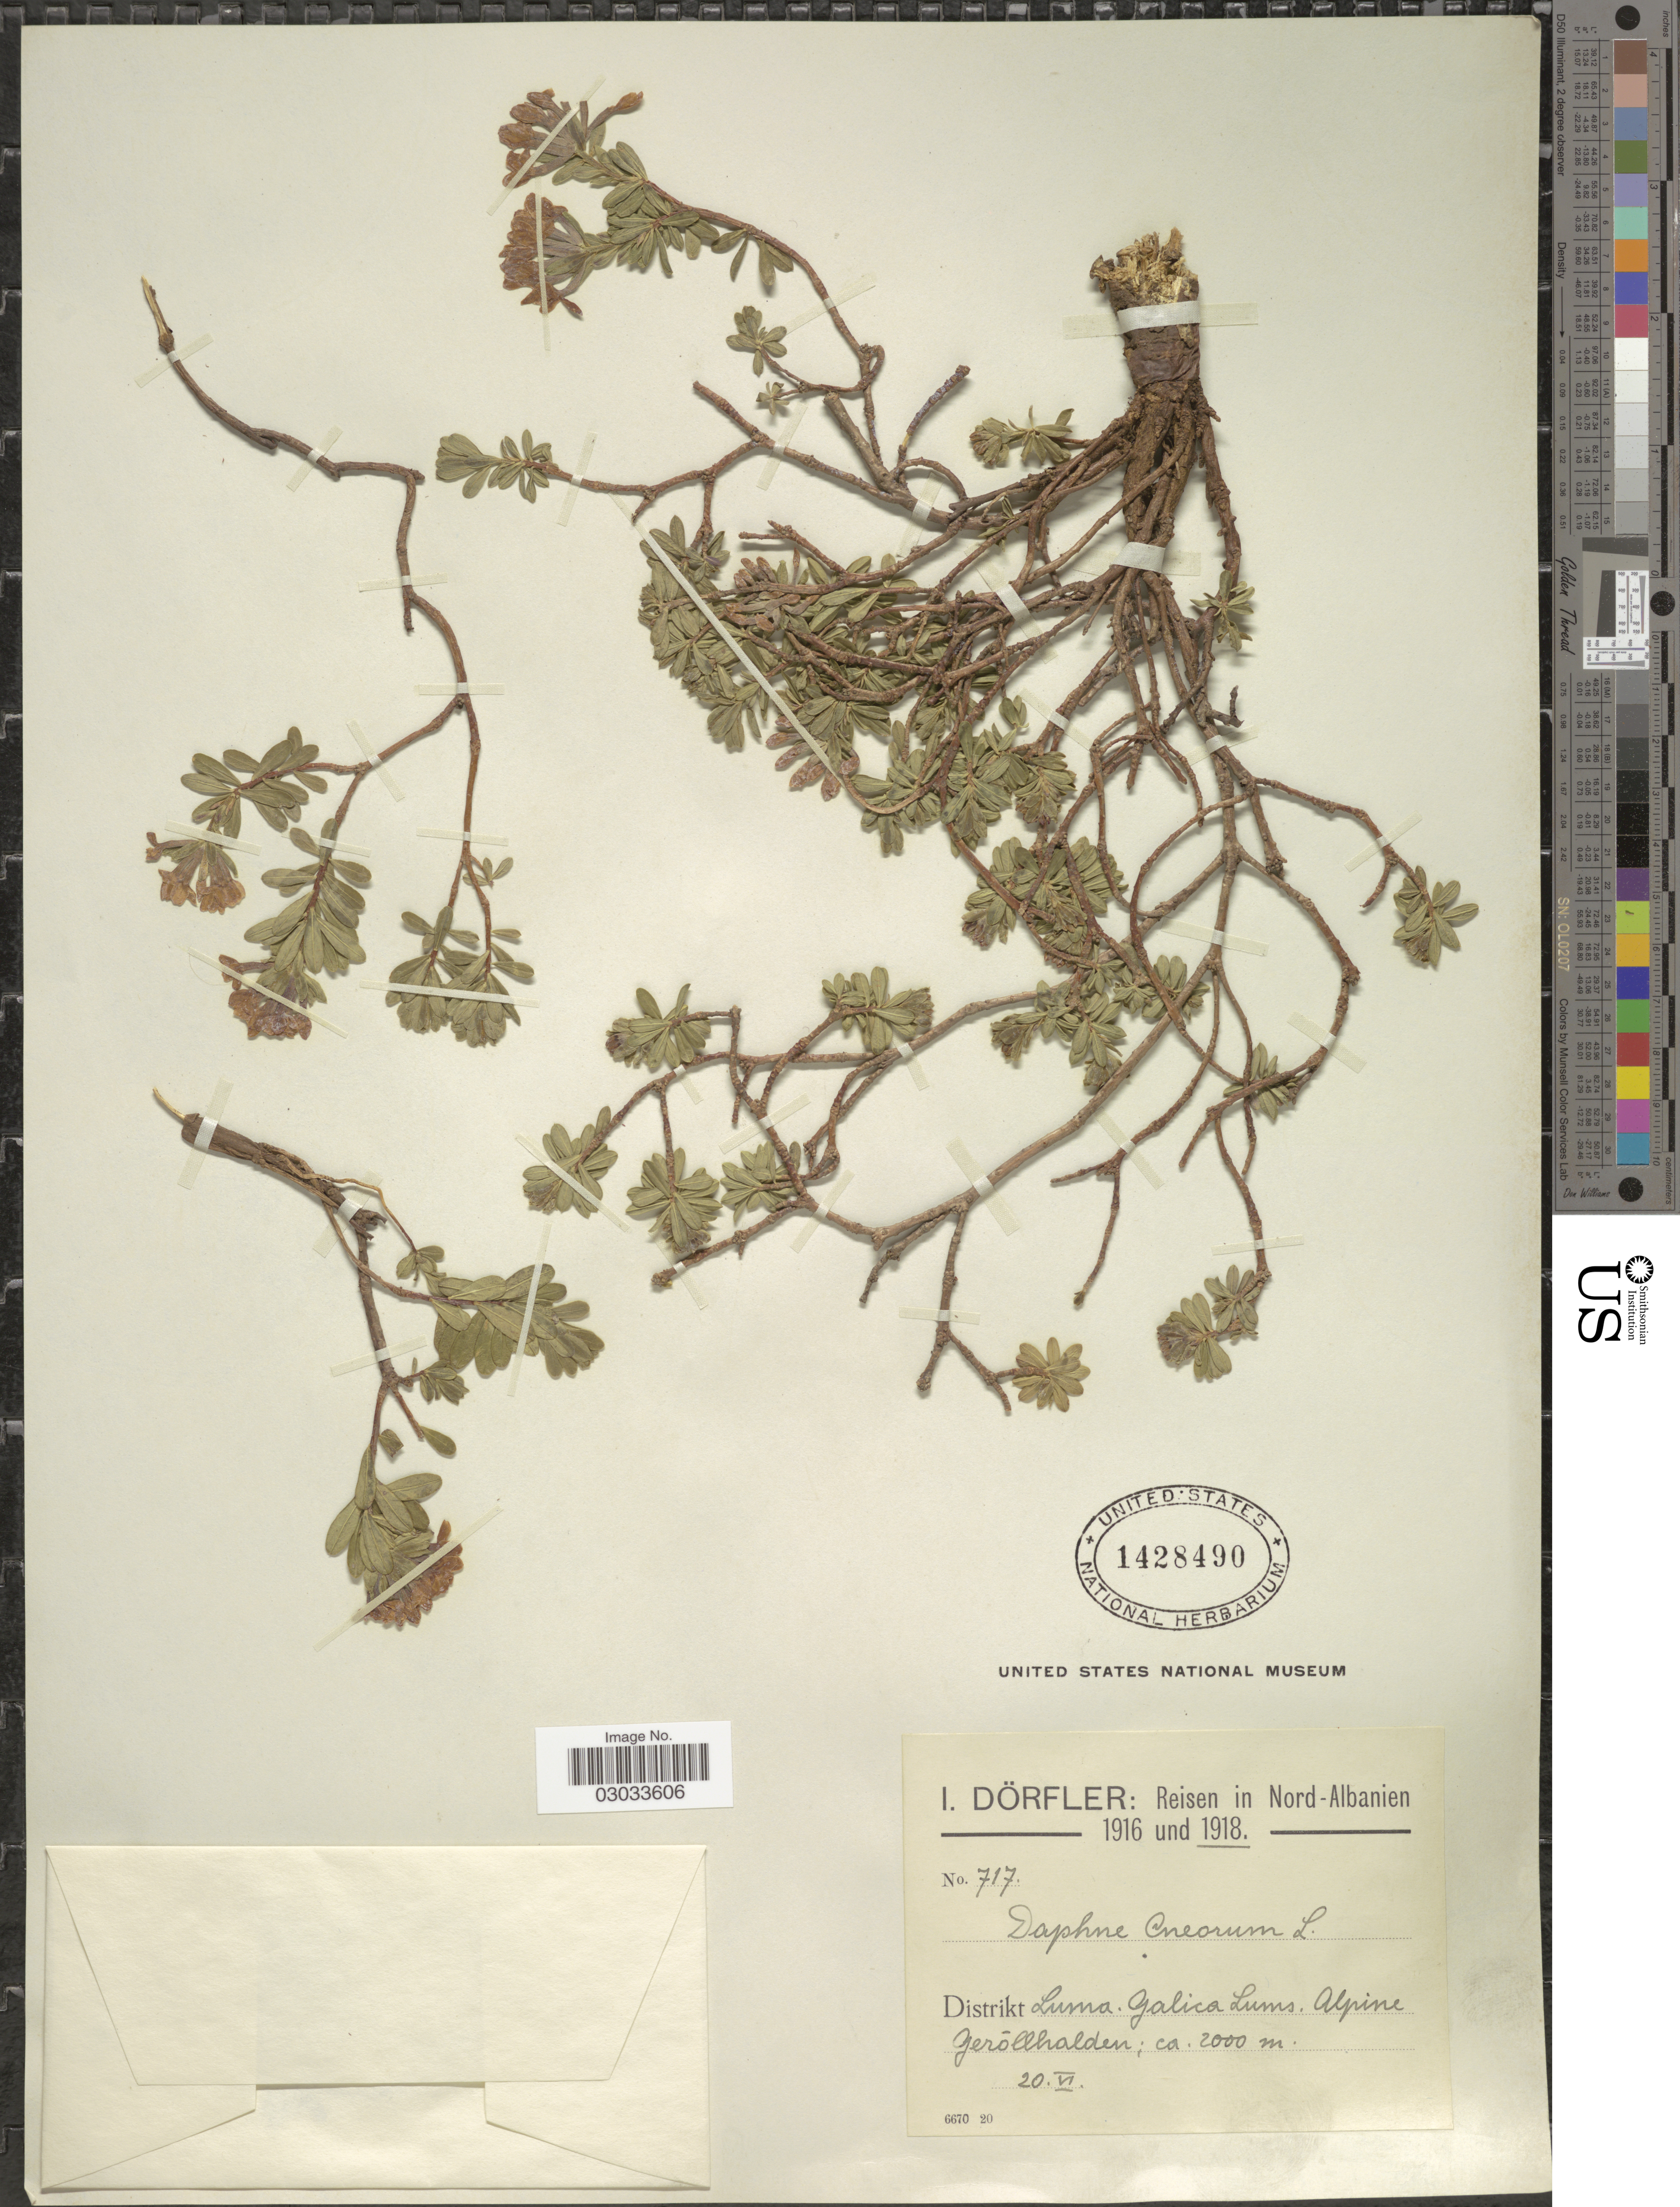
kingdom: Plantae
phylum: Tracheophyta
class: Magnoliopsida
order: Malvales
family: Thymelaeaceae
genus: Daphne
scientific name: Daphne cneorum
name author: L.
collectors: I. Dörfler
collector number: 717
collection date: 1918-06-20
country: Albania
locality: Nord-Albanien. Distrikt Luma. Galica Lums. Alpine Geróllhalden.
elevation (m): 2000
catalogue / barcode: US 1428490